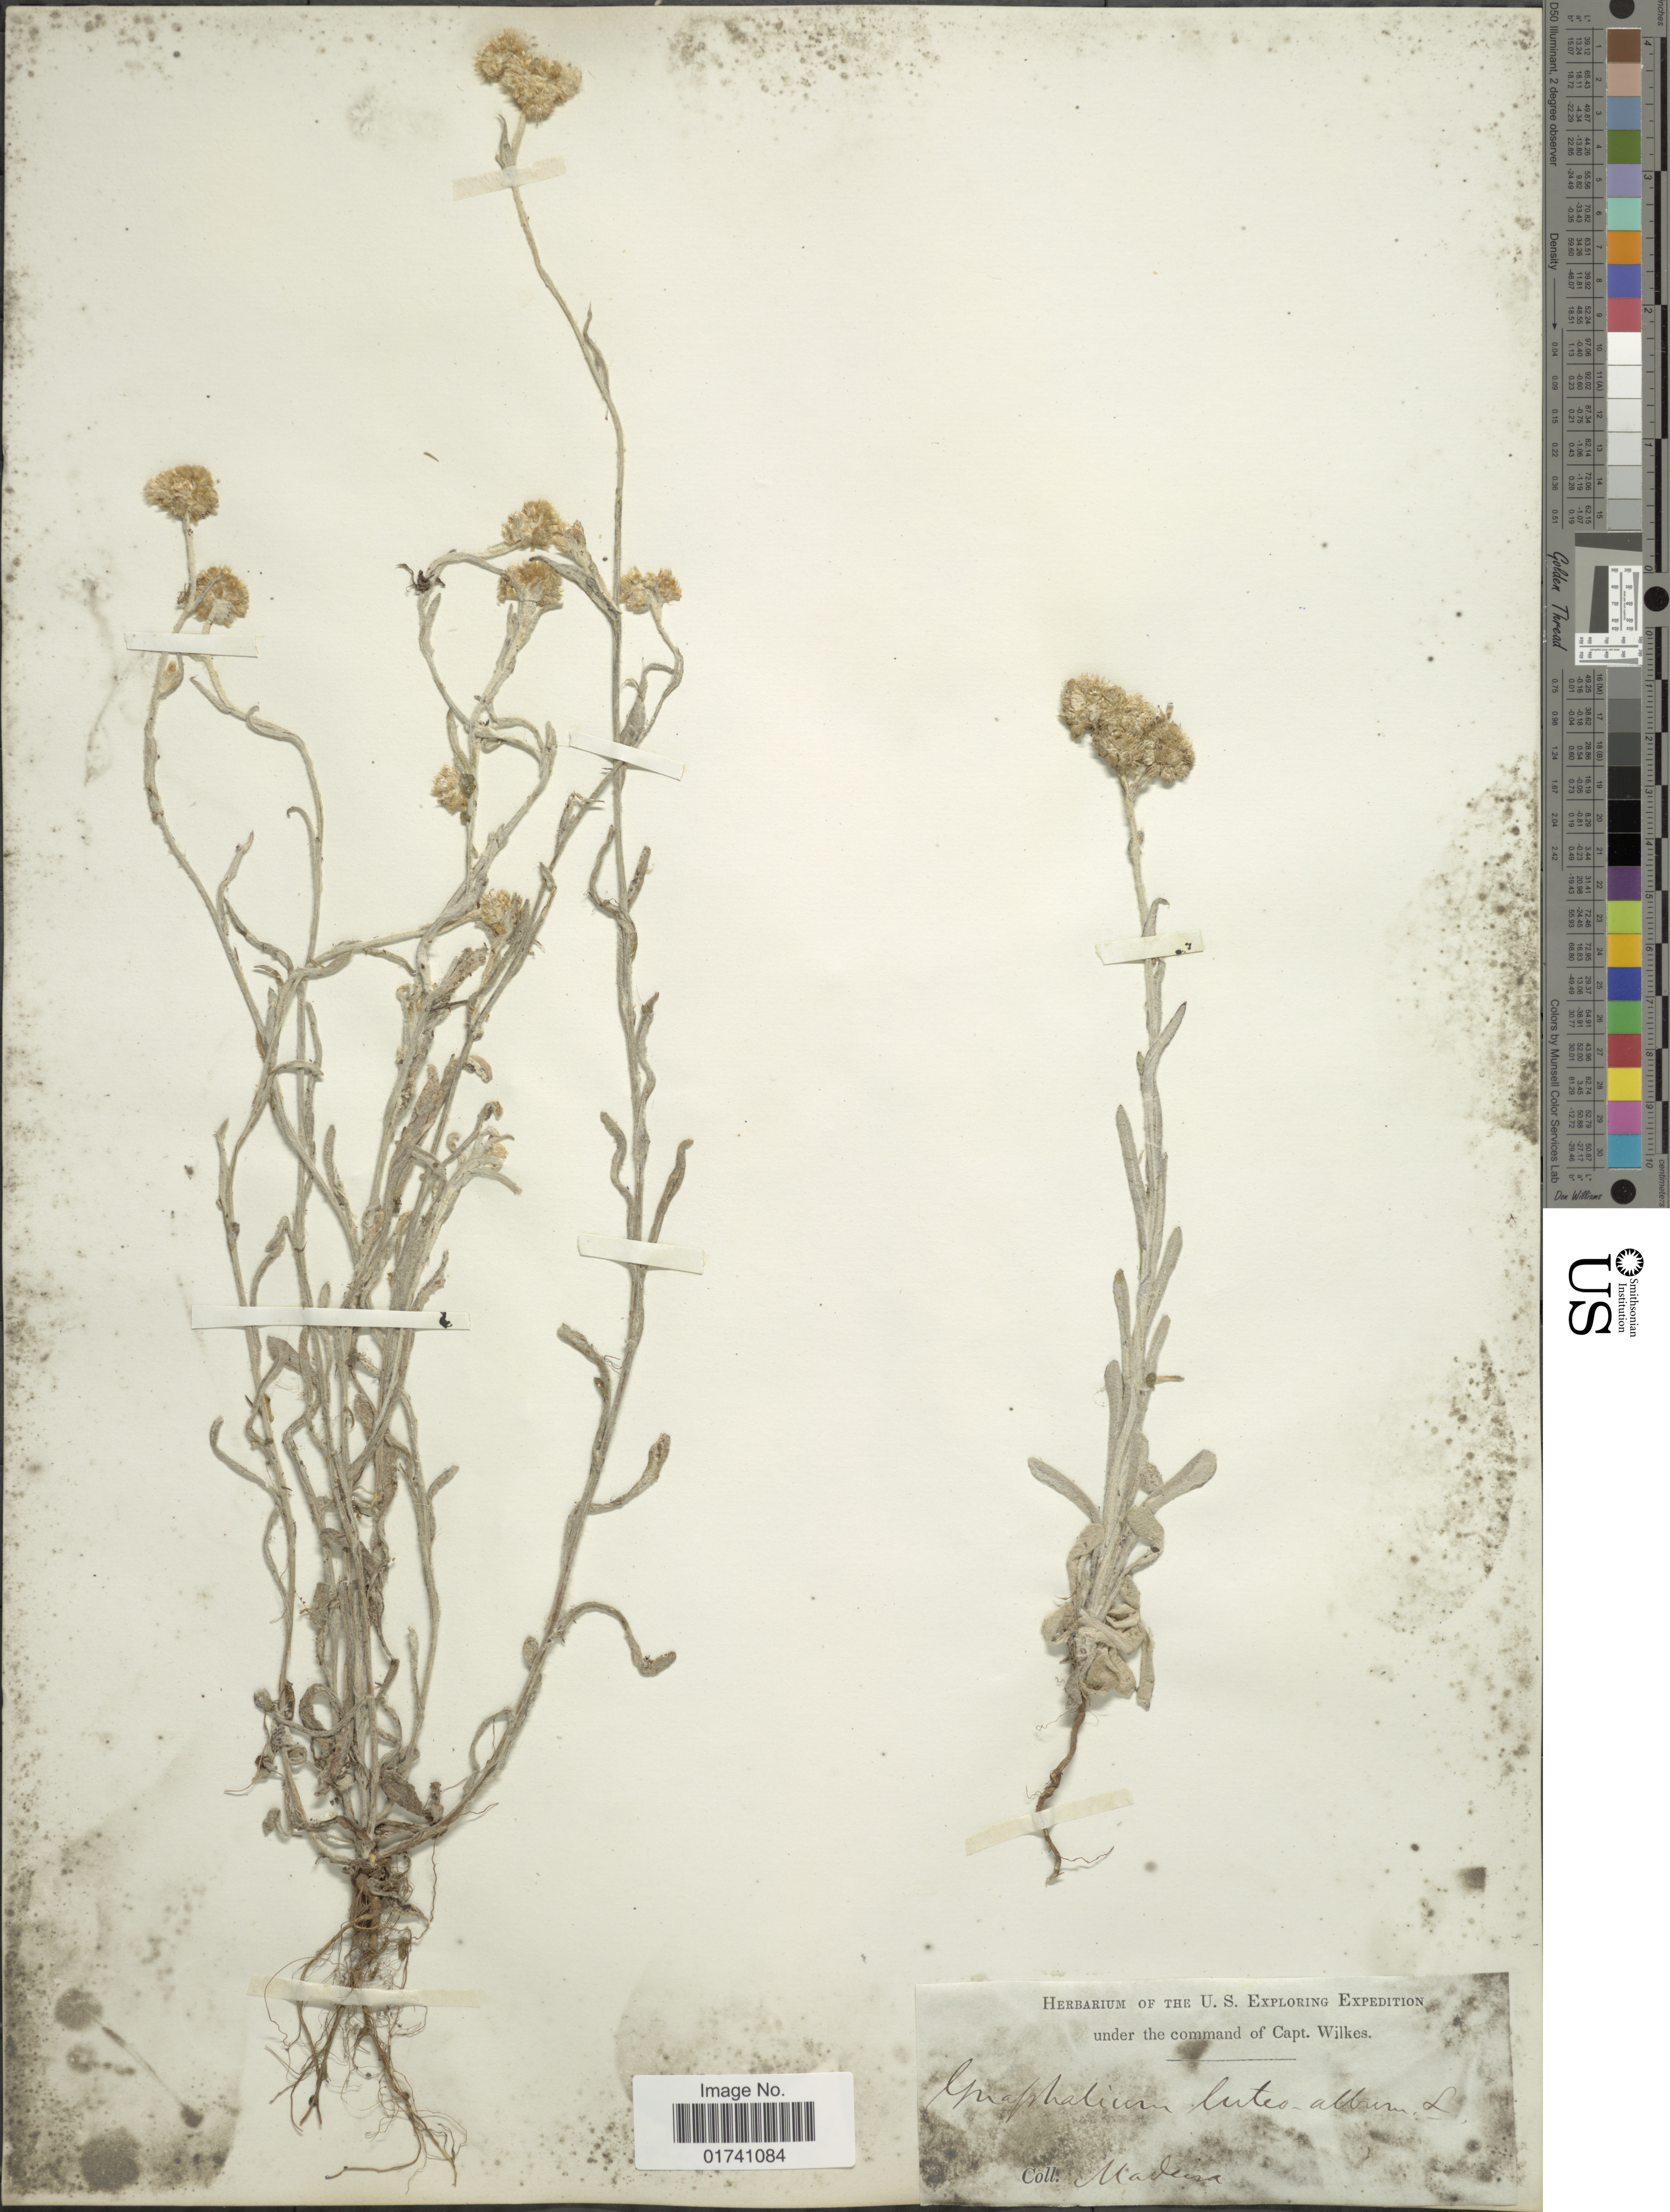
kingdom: Plantae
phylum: Tracheophyta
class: Magnoliopsida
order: Asterales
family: Asteraceae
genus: Laphangium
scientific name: Laphangium luteoalbum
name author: (L.) Tzvelev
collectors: Wilkes Explor. Exped.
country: Portugal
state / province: Madeira (Aut. Reg.)